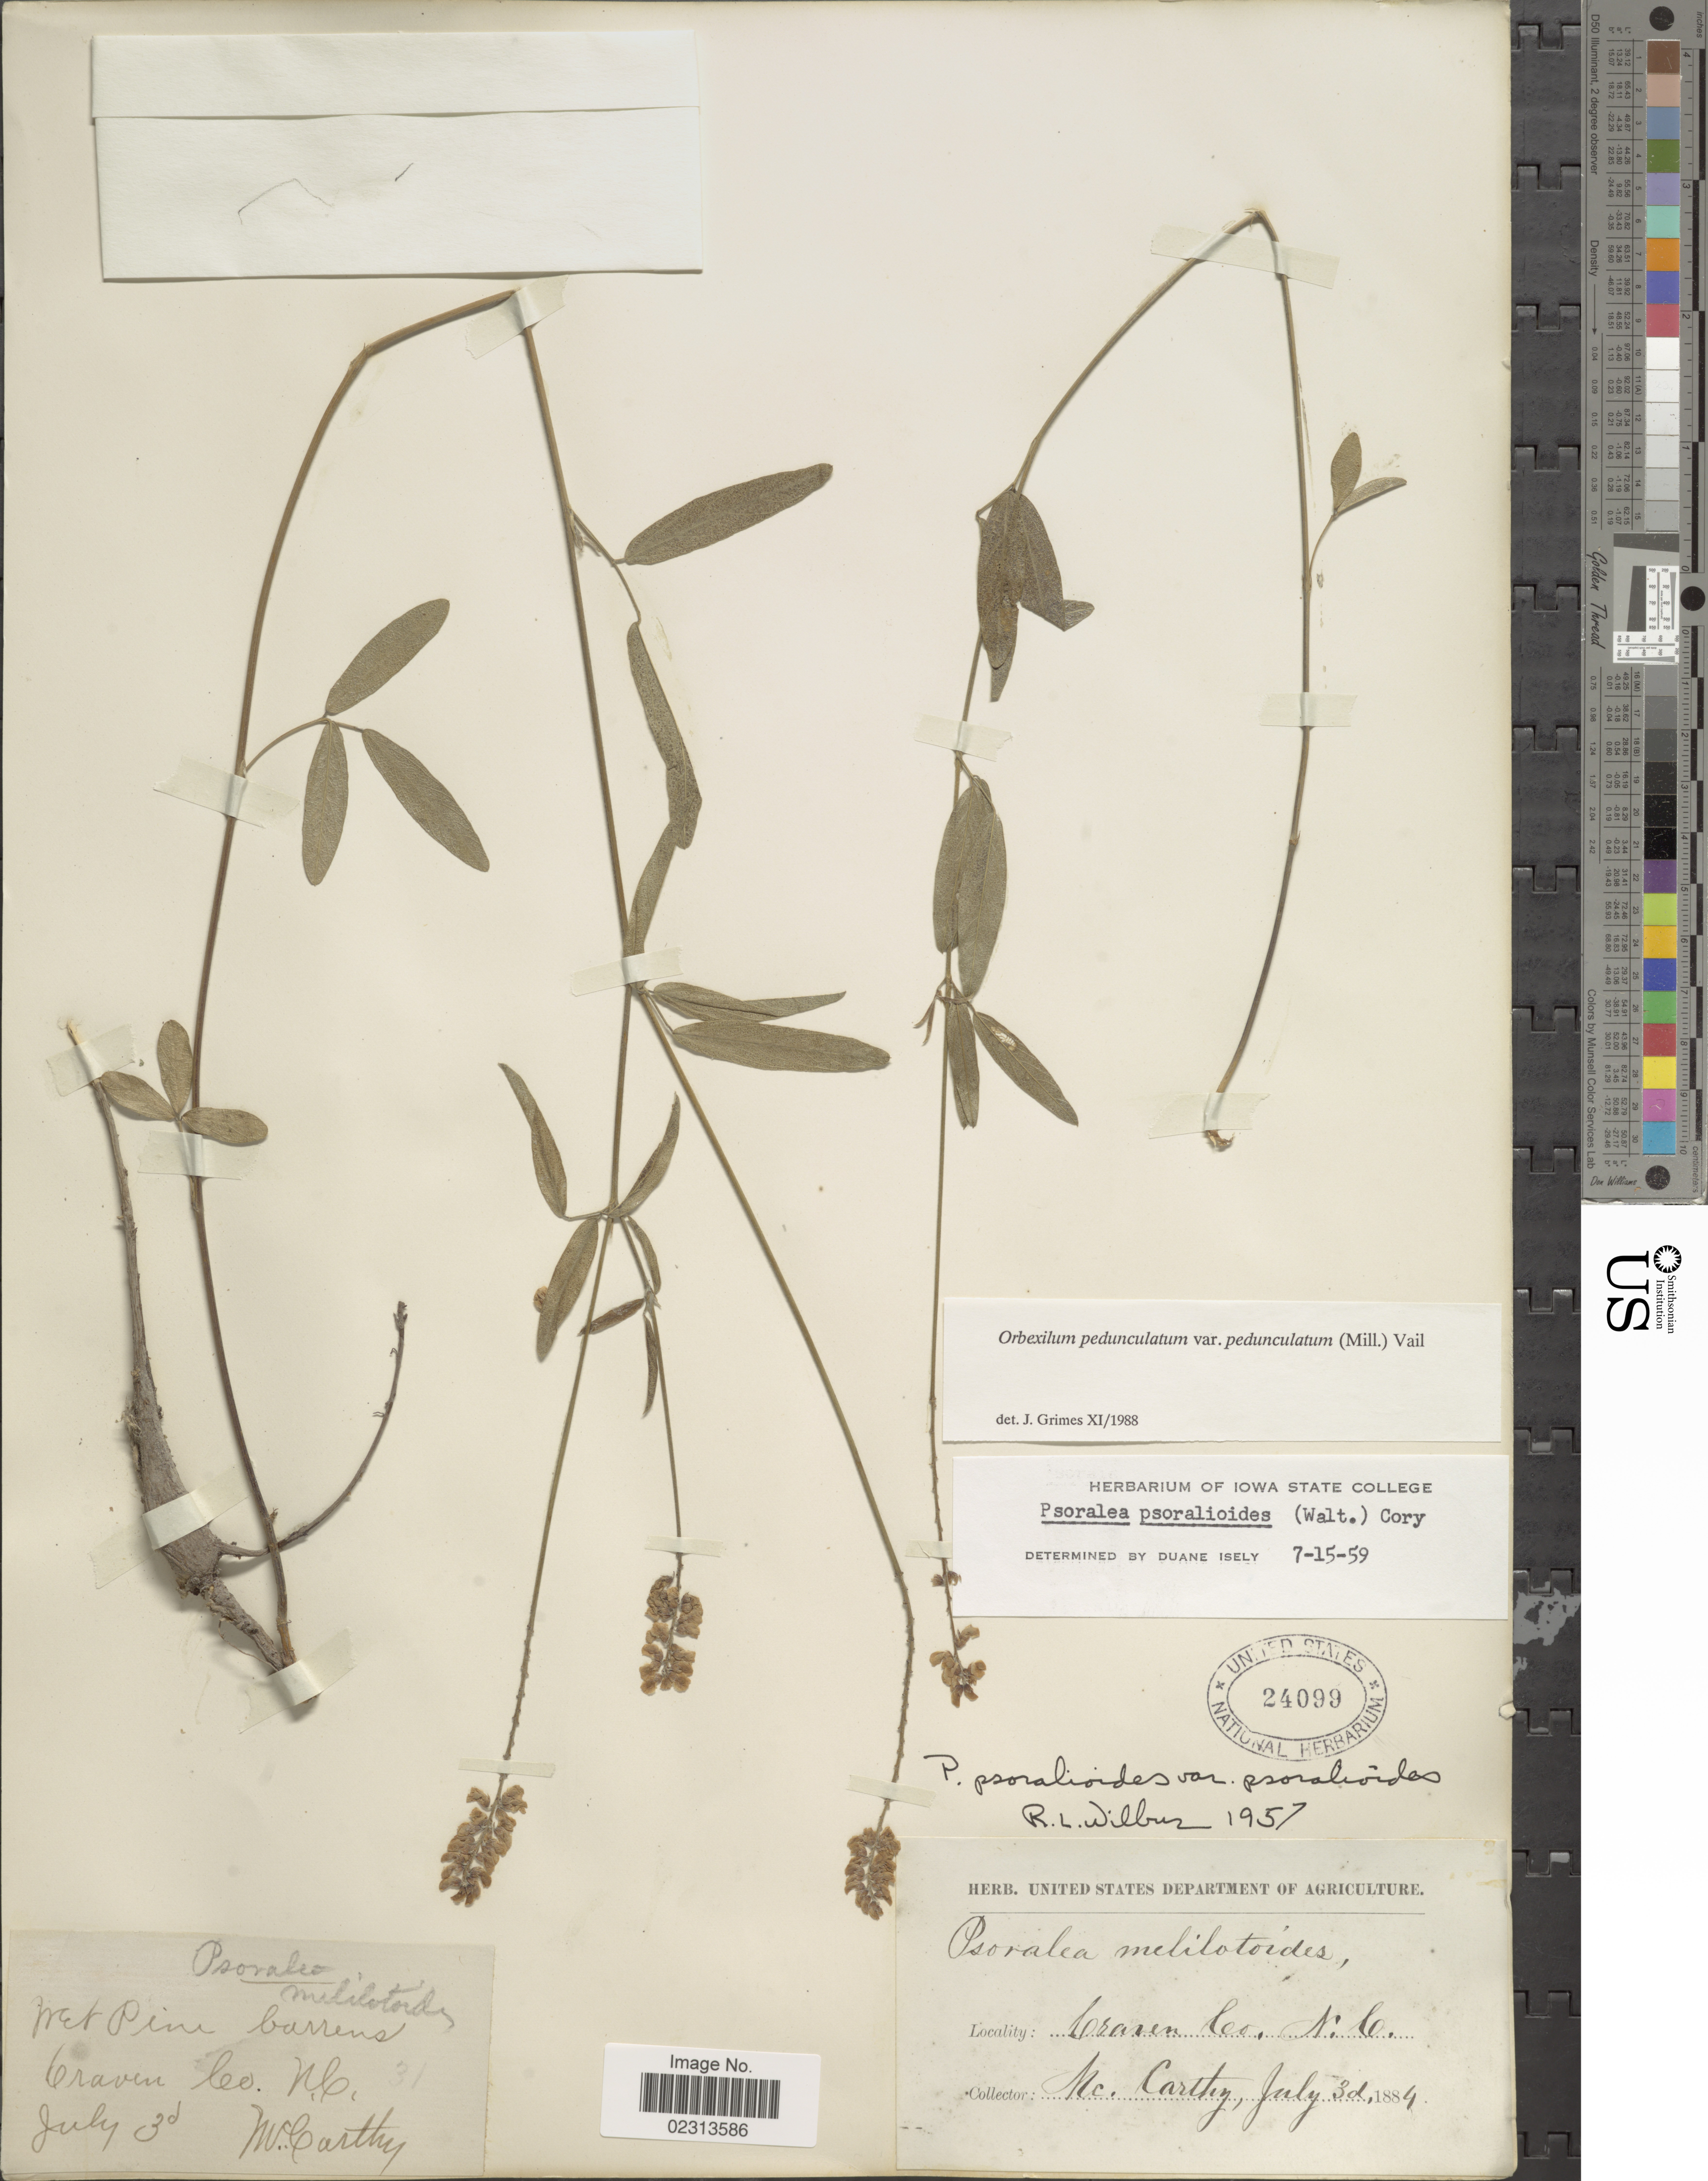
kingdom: Plantae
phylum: Tracheophyta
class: Magnoliopsida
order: Fabales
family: Fabaceae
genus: Orbexilum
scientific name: Orbexilum pedunculatum var. pedunculatum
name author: (Miller) Rydberg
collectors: -- McCarthy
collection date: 1884-07-03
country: United States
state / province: North Carolina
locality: Craven Co.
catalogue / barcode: US 24099